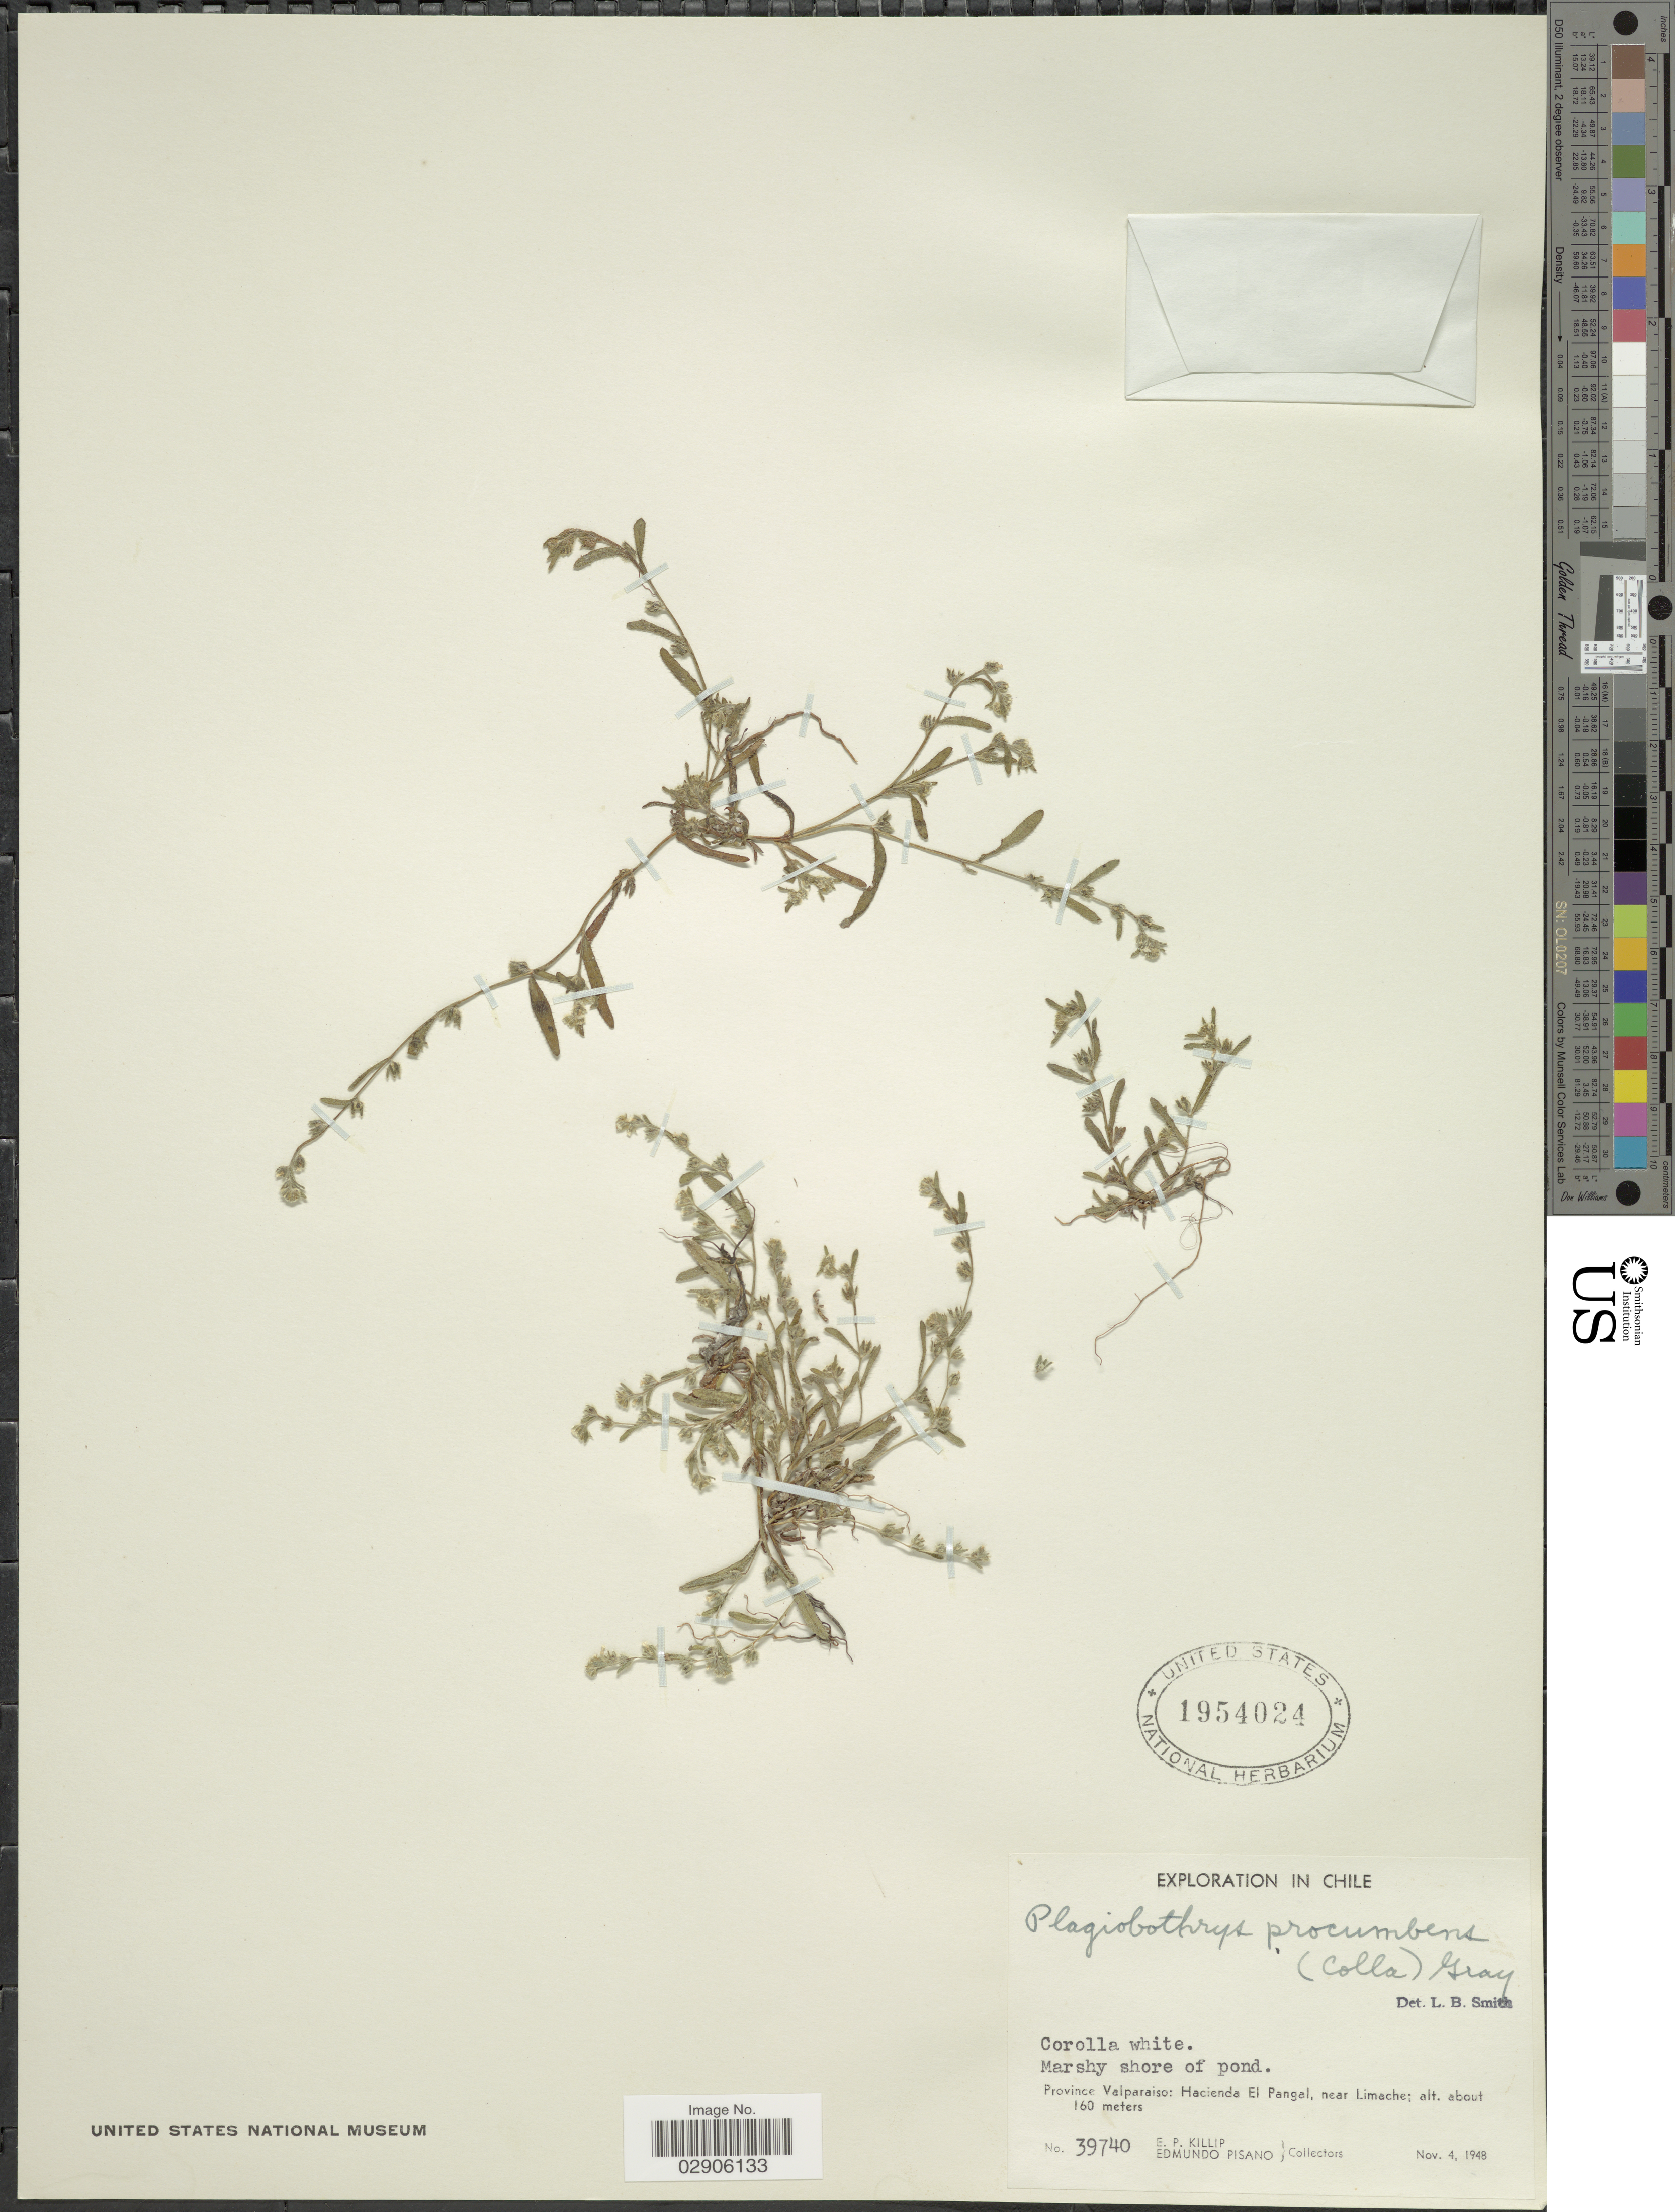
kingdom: Plantae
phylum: Tracheophyta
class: Magnoliopsida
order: Boraginales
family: Boraginaceae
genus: Plagiobothrys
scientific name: Plagiobothrys procumbens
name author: (Colla) Colla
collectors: E. P. Killip & E. Pisano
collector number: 39740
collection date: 1948-11-04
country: Chile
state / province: Valparaíso (V)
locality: Province Valparaiso: Hacienda El Pangal, near Limache.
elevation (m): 160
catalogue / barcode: US 1954024